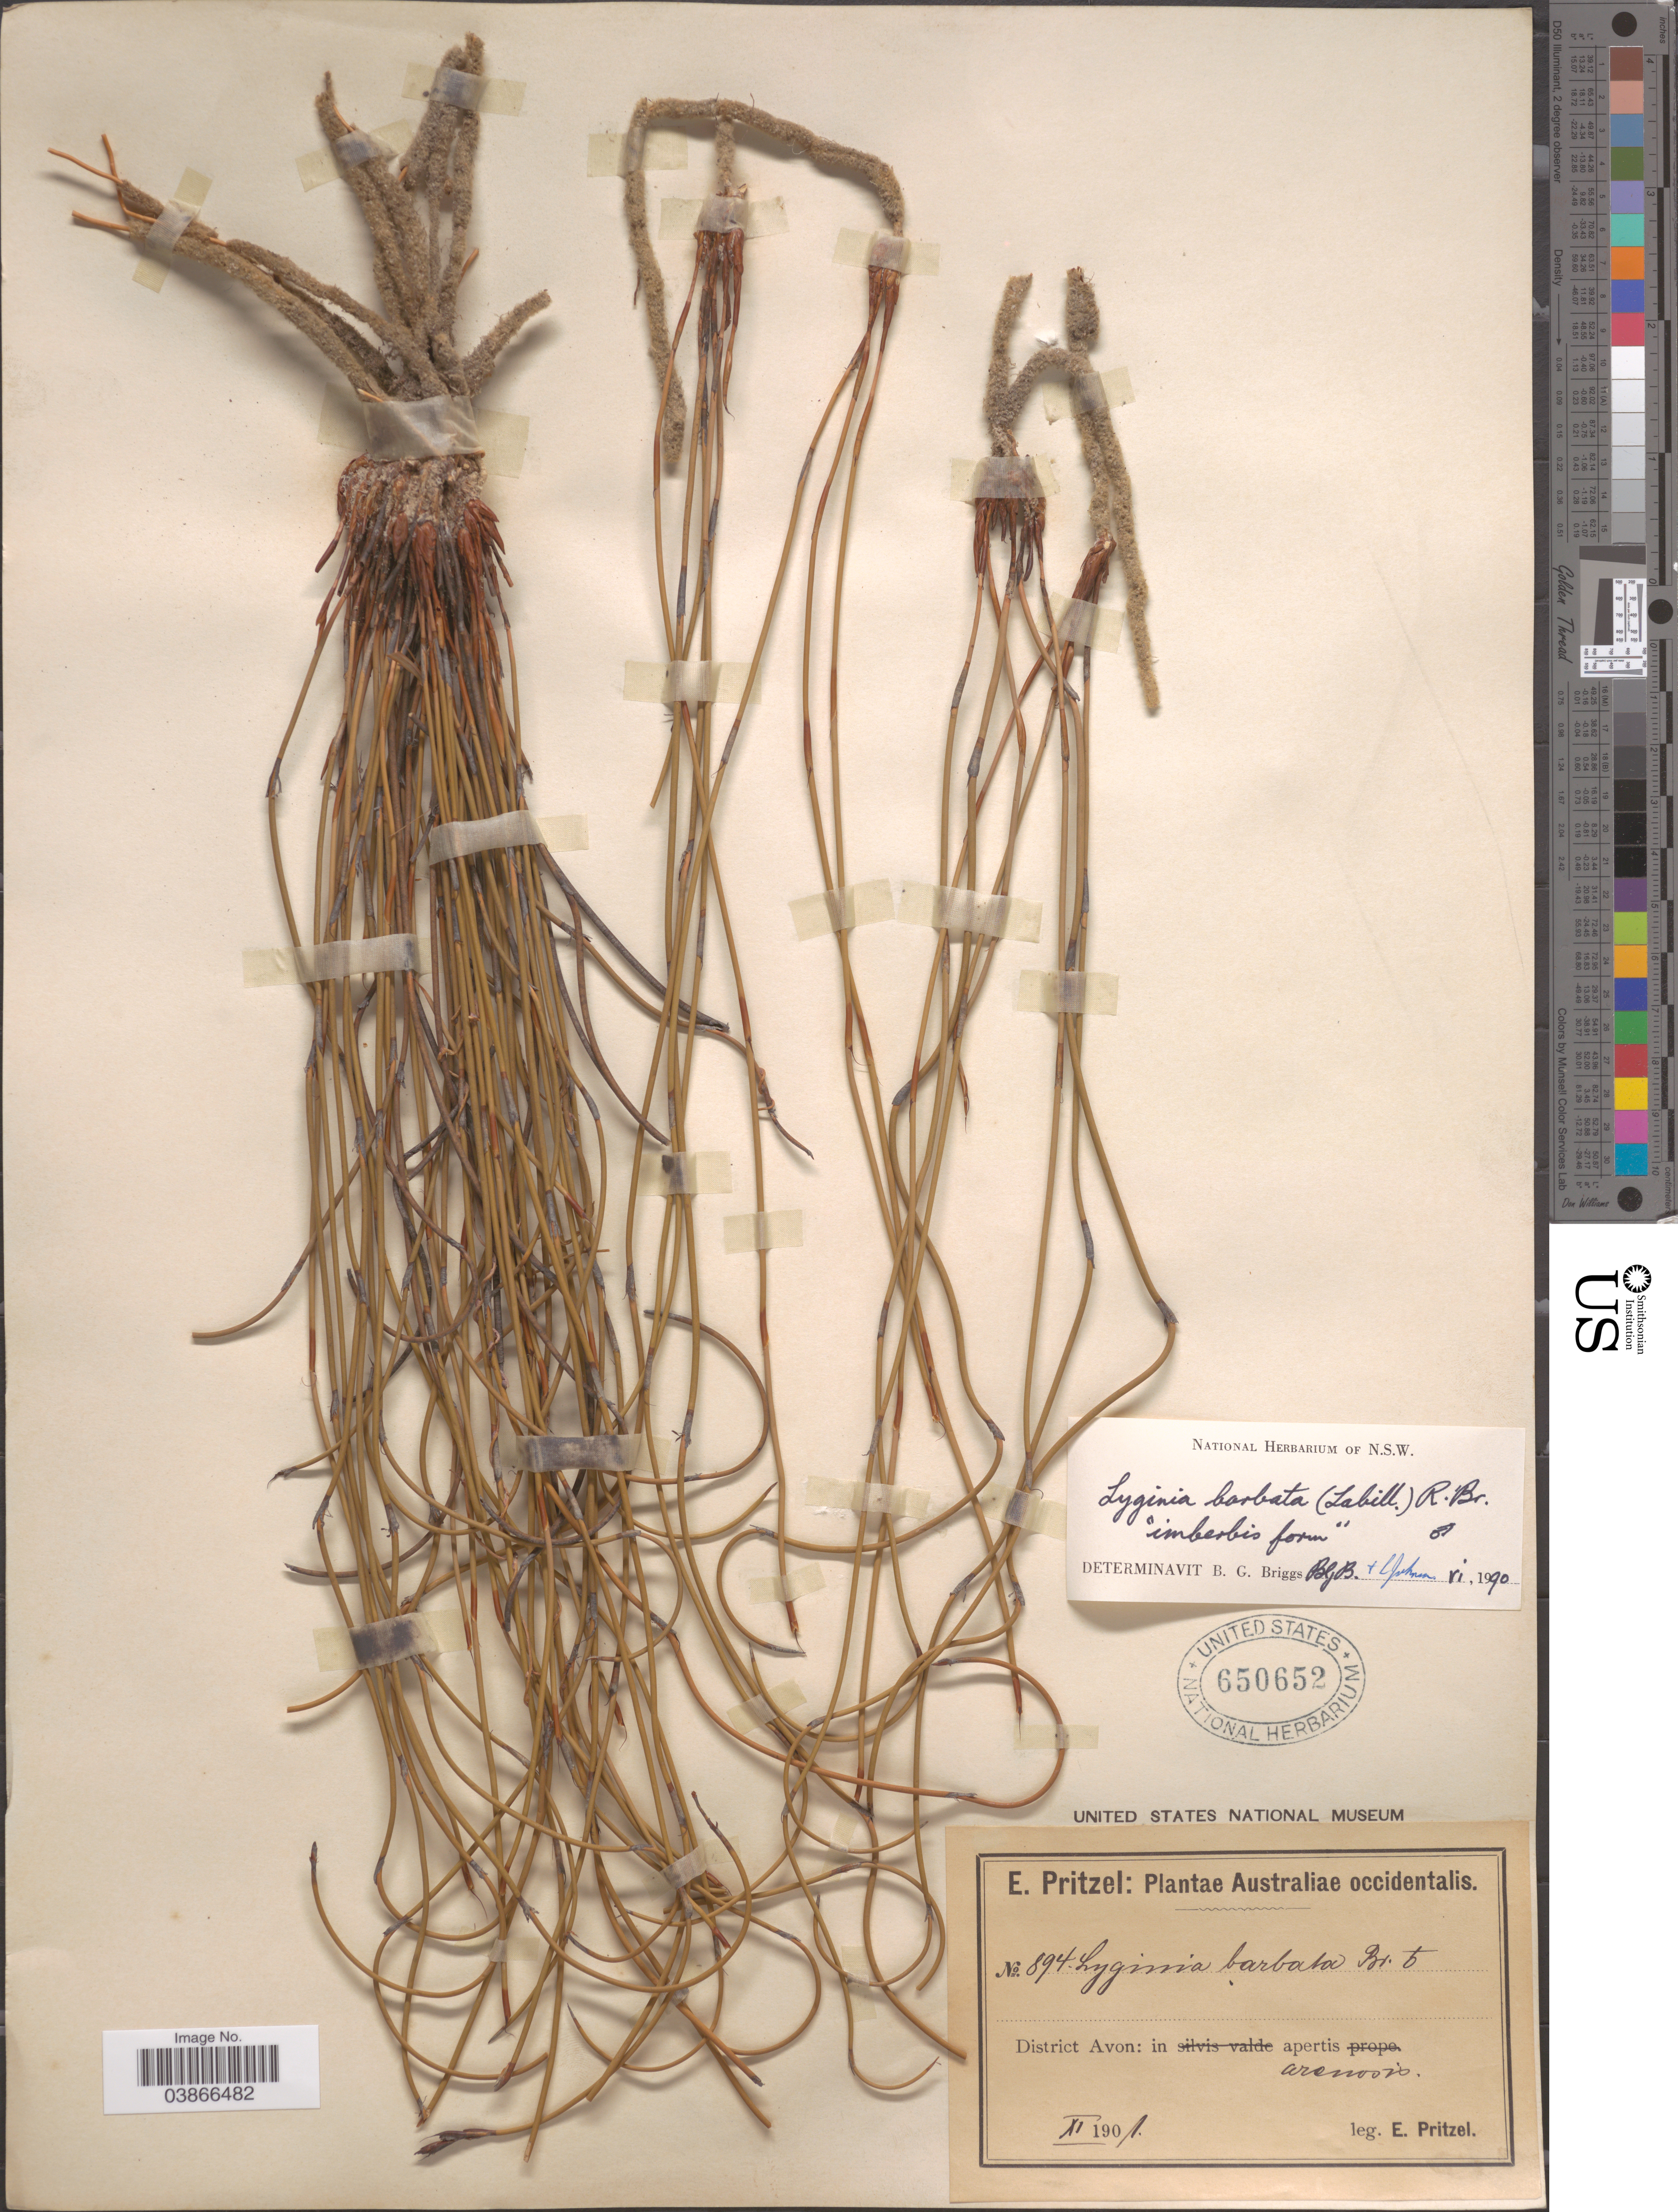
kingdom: Plantae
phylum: Tracheophyta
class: Liliopsida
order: Poales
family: Restionaceae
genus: Lyginia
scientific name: Lyginia barbata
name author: R. Br.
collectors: E. G. Pritzel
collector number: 894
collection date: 1901-11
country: Australia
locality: Australiae occidentallis. District Avon: in apertis arenosis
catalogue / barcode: US 650652